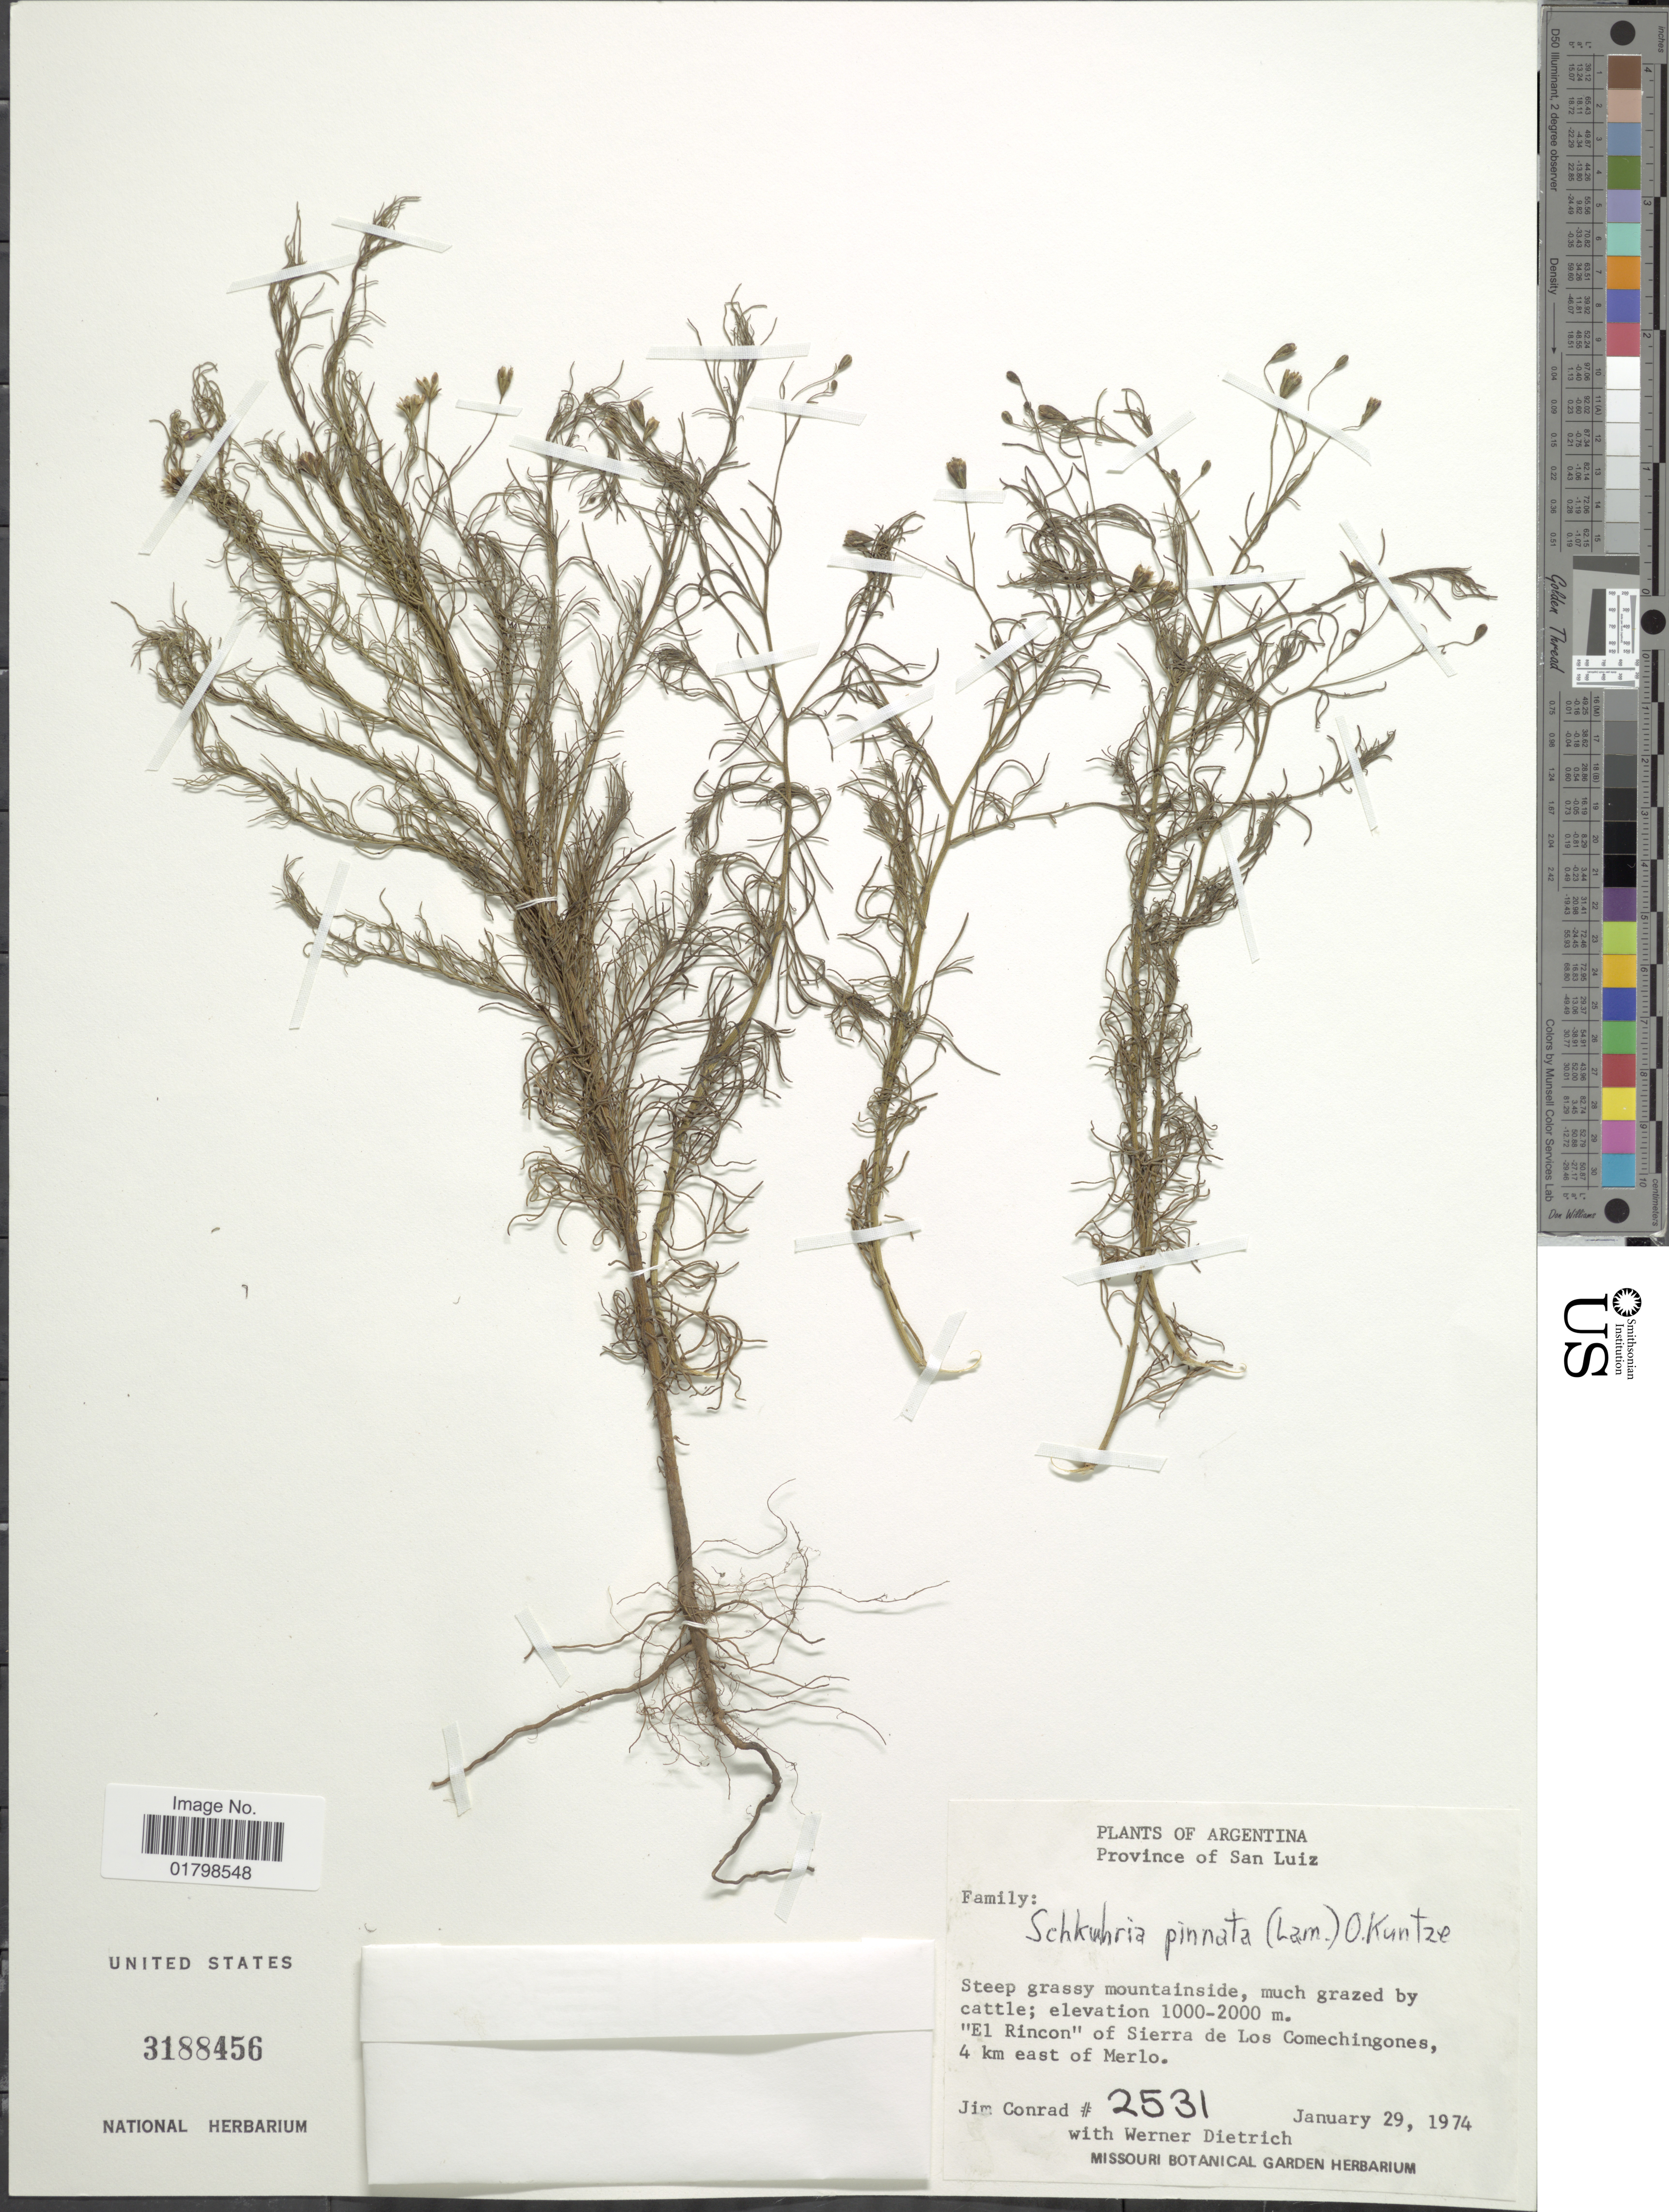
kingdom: Plantae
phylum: Tracheophyta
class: Magnoliopsida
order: Asterales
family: Asteraceae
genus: Schkuhria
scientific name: Schkuhria pinnata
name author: (Lam.) Kuntze ex Thell.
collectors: J. Conrad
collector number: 2531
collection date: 1974-01-29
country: Argentina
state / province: San Luis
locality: El Rincon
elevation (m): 1000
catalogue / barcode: US 3188456